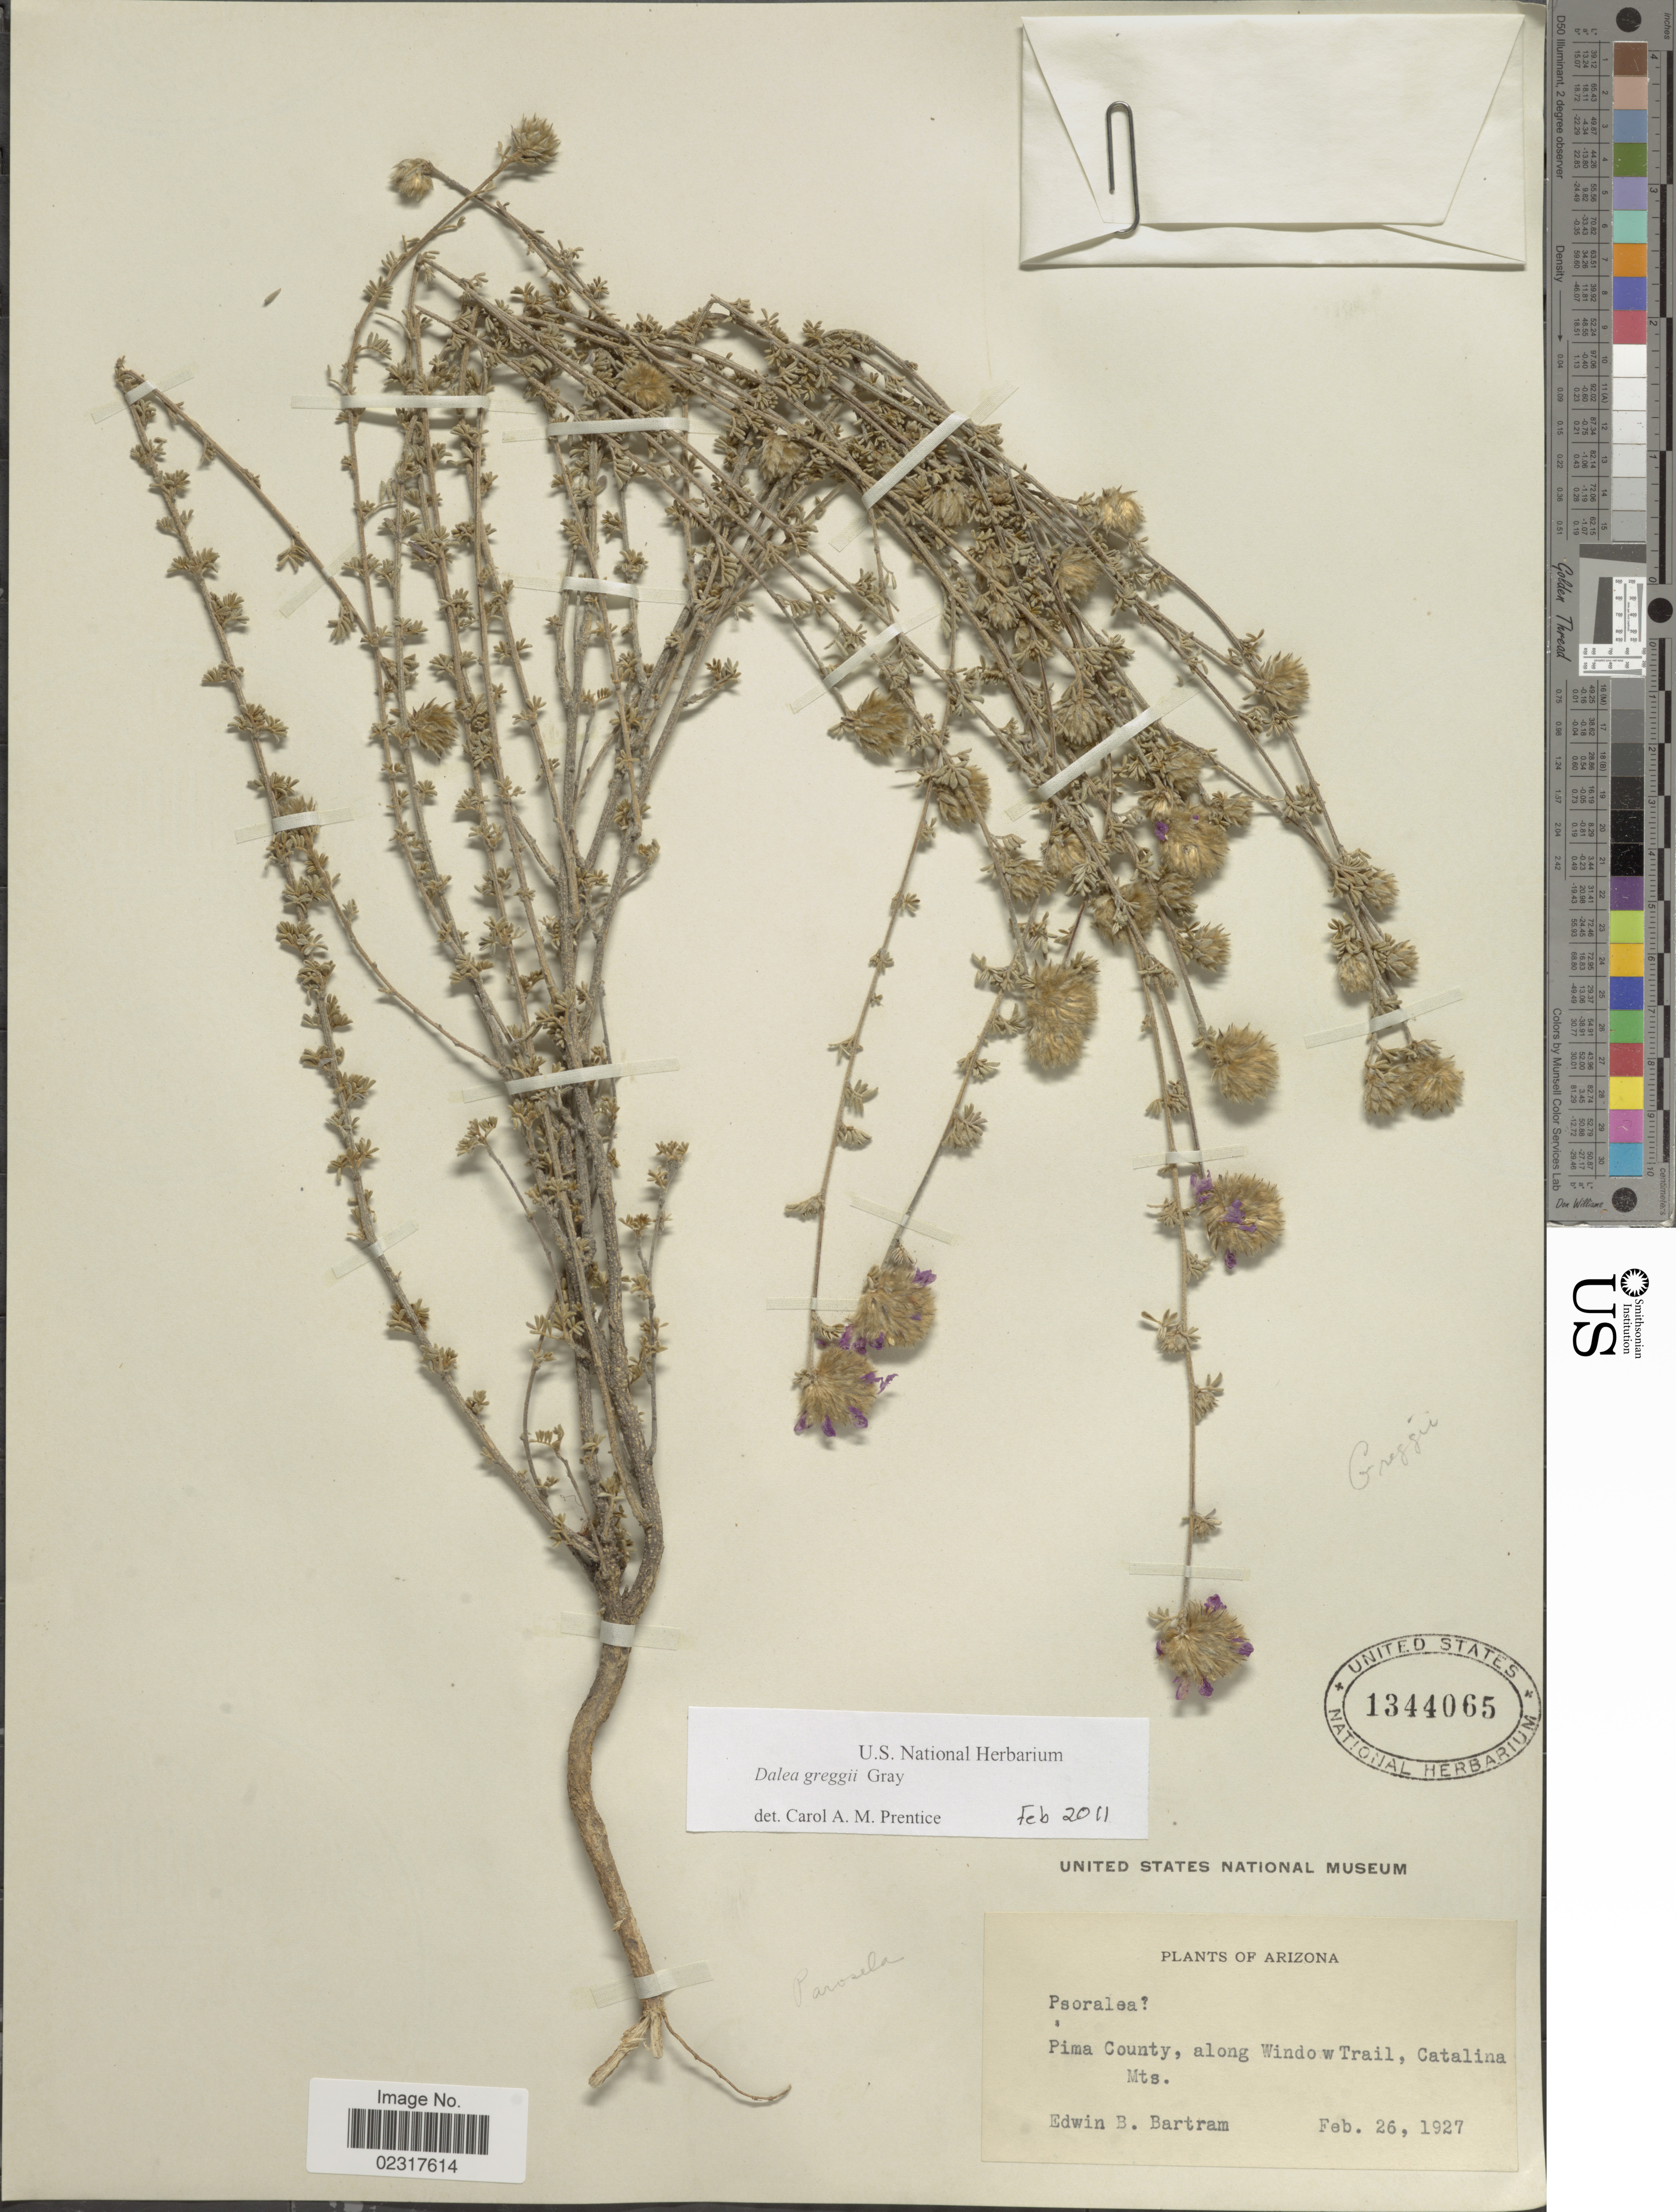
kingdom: Plantae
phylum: Tracheophyta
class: Magnoliopsida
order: Fabales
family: Fabaceae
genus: Dalea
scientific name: Dalea greggii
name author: A. Gray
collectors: E. B. Bartram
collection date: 1927-02-26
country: United States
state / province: Arizona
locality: Pima County, along Widow Trail, Catalina Mts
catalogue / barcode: US 1344065